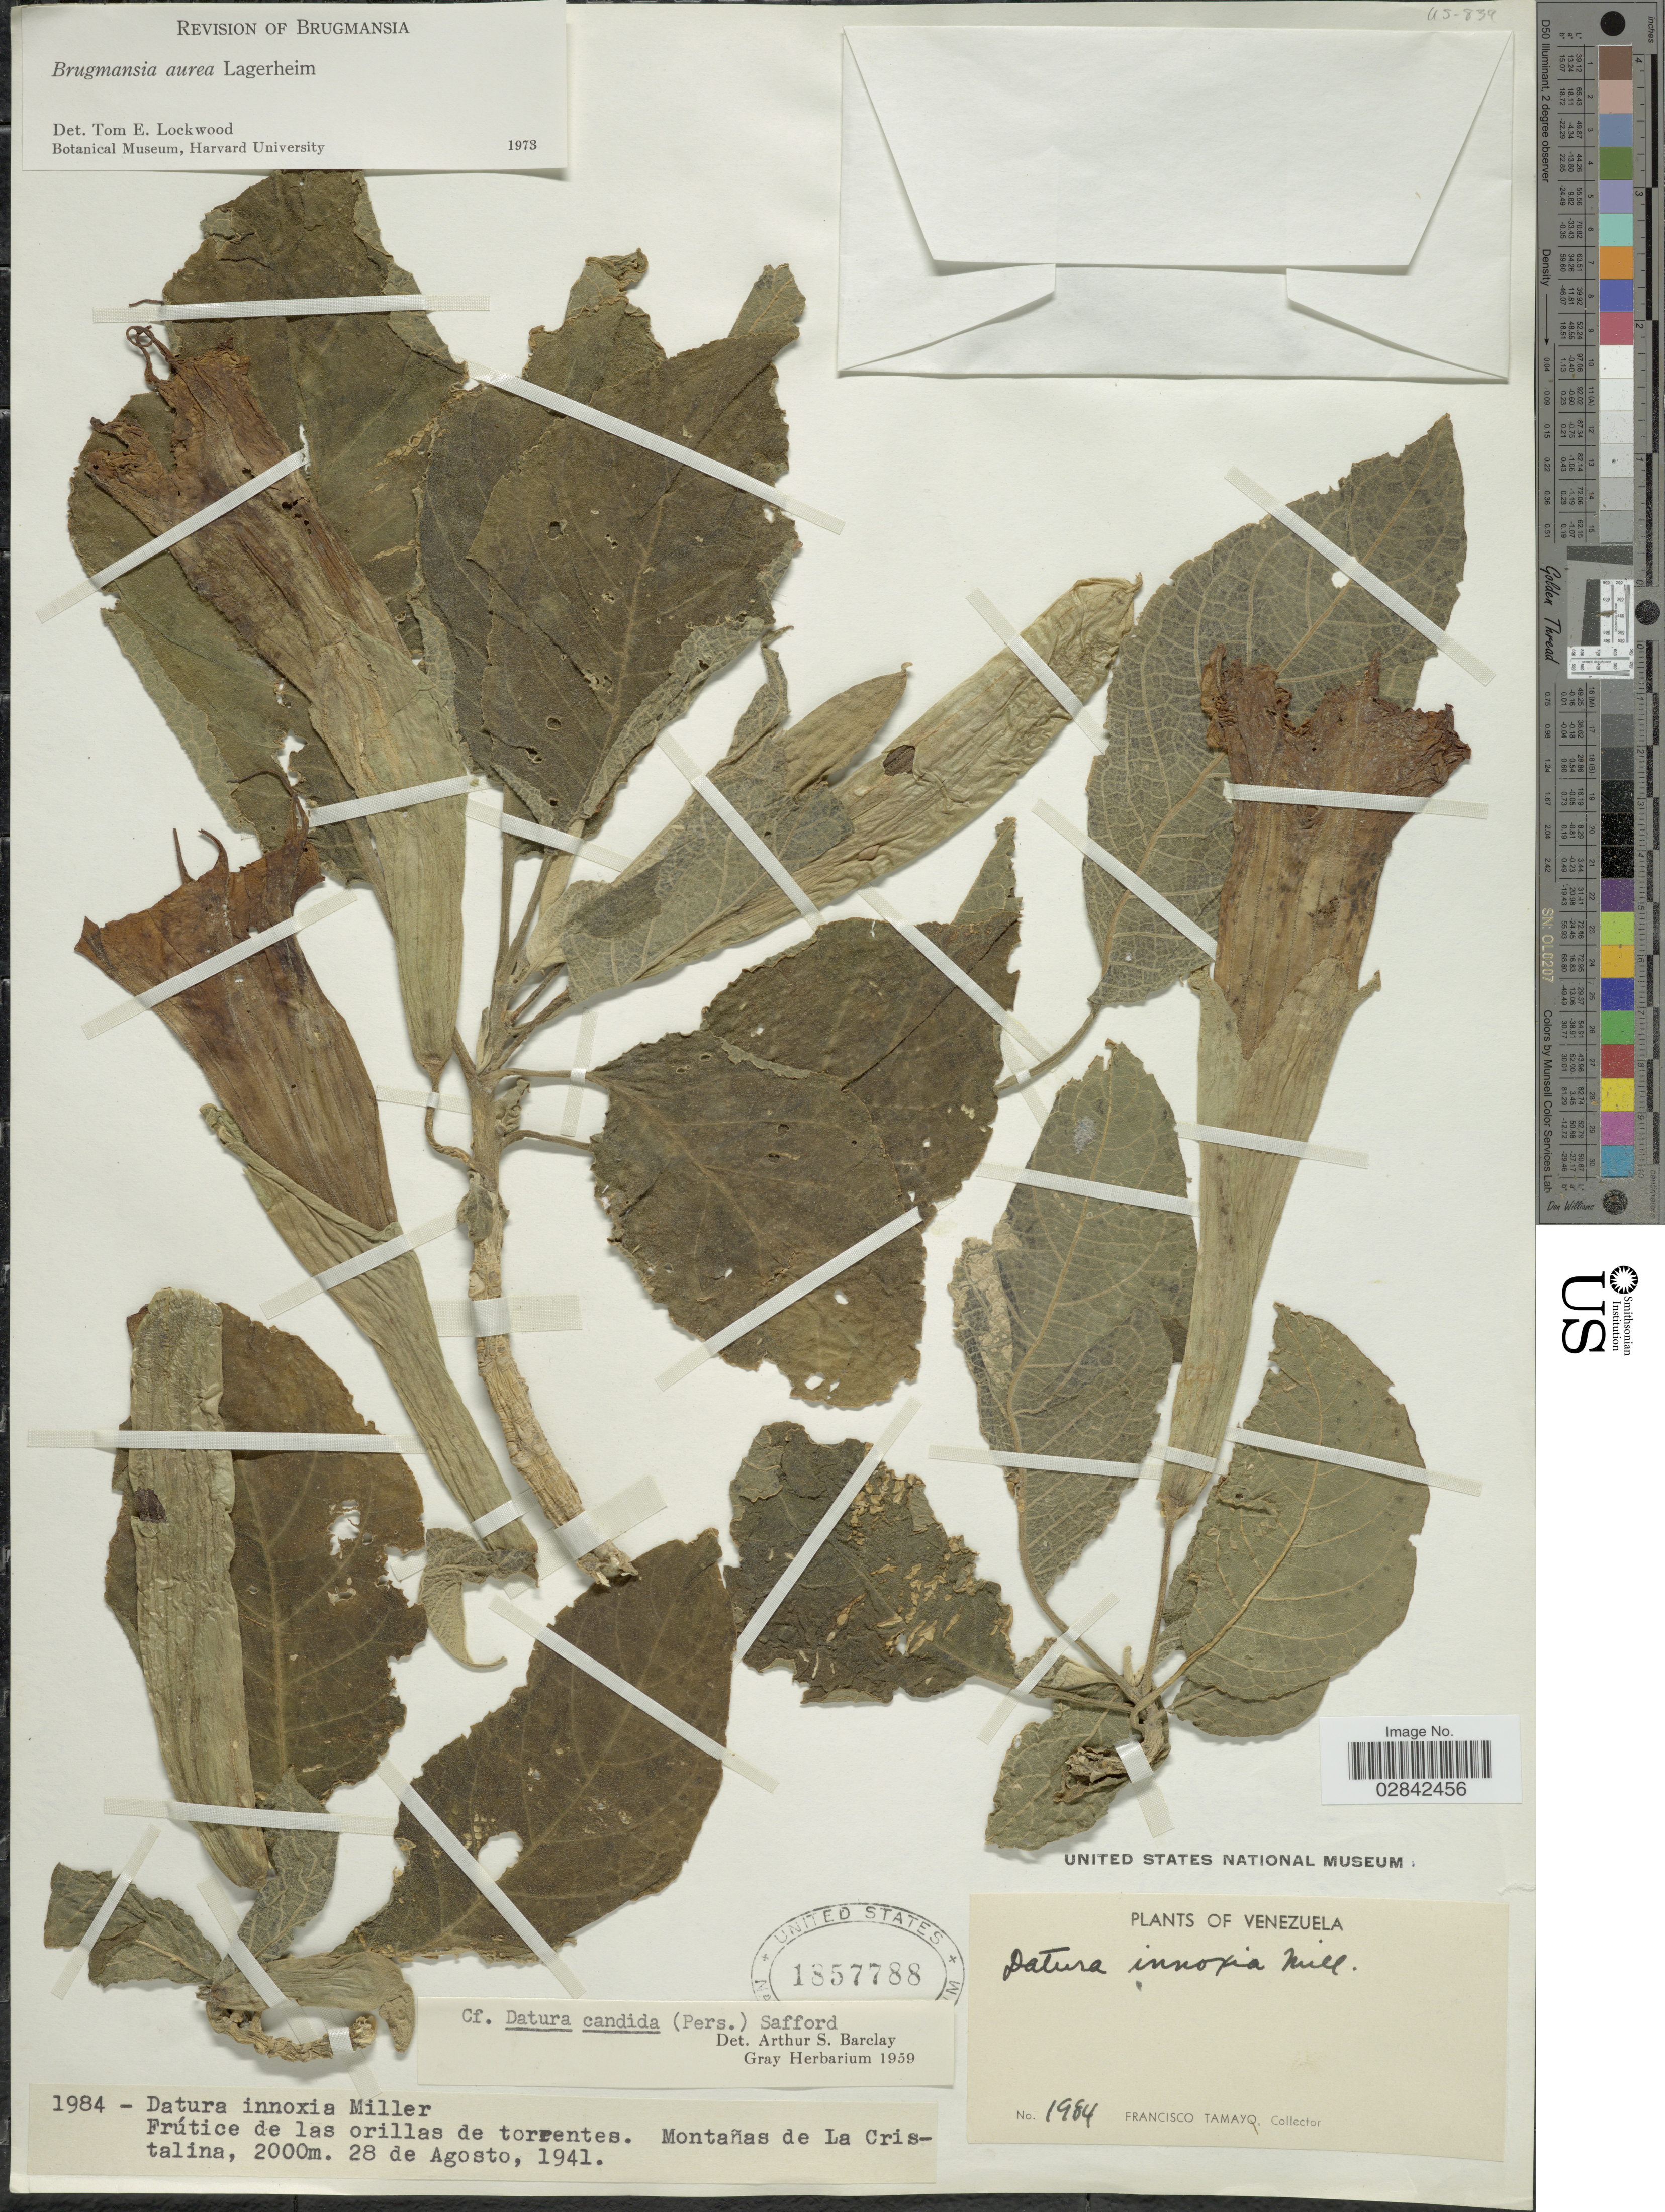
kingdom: Plantae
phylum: Tracheophyta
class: Magnoliopsida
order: Solanales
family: Solanaceae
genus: Brugmansia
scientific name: Brugmansia aurea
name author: Lagerh.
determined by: Lockwood, T. E.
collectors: F. Tamayo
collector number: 1984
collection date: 1941-08-28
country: Venezuela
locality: Montañas de La Cristalina.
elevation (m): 2000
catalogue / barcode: US 1857788